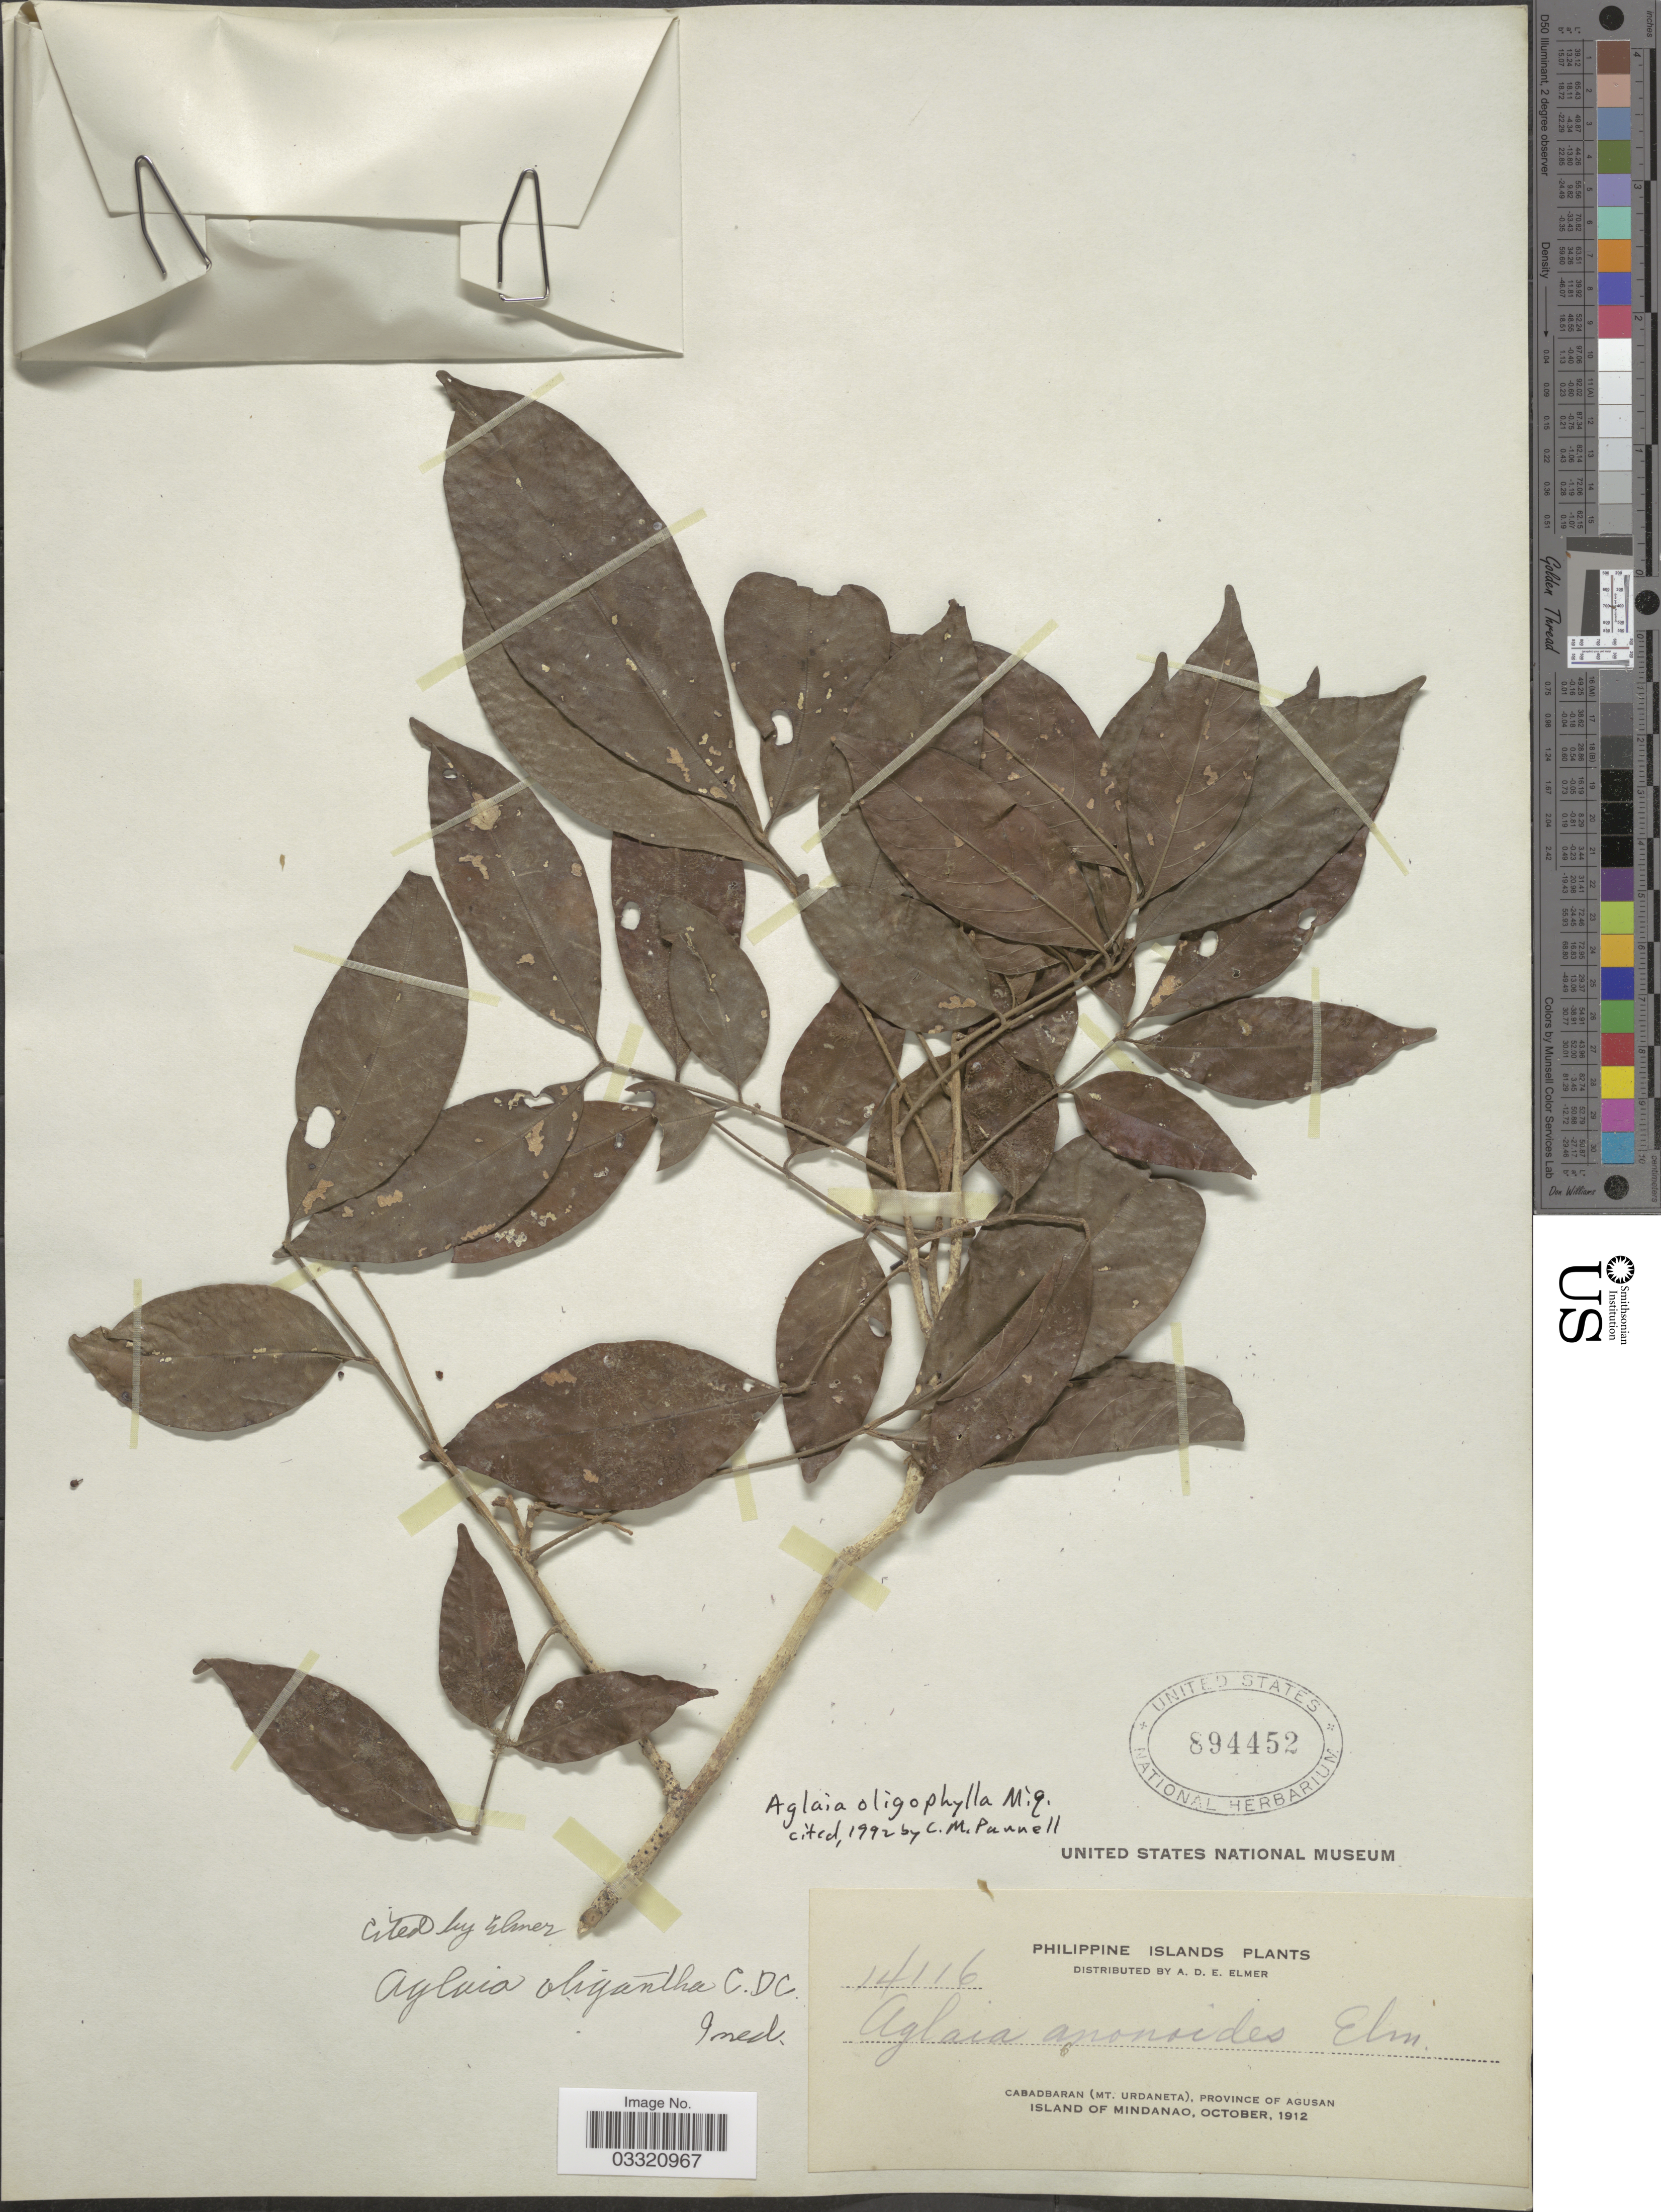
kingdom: Plantae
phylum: Tracheophyta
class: Magnoliopsida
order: Sapindales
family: Meliaceae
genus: Aglaia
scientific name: Aglaia oligophylla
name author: Miq.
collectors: A. D. E. Elmer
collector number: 14116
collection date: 1912-10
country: Philippines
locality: Cabadbaran (Mt. Urdaneta), Province of Agusan. Island of Mindanao.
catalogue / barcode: US 894452